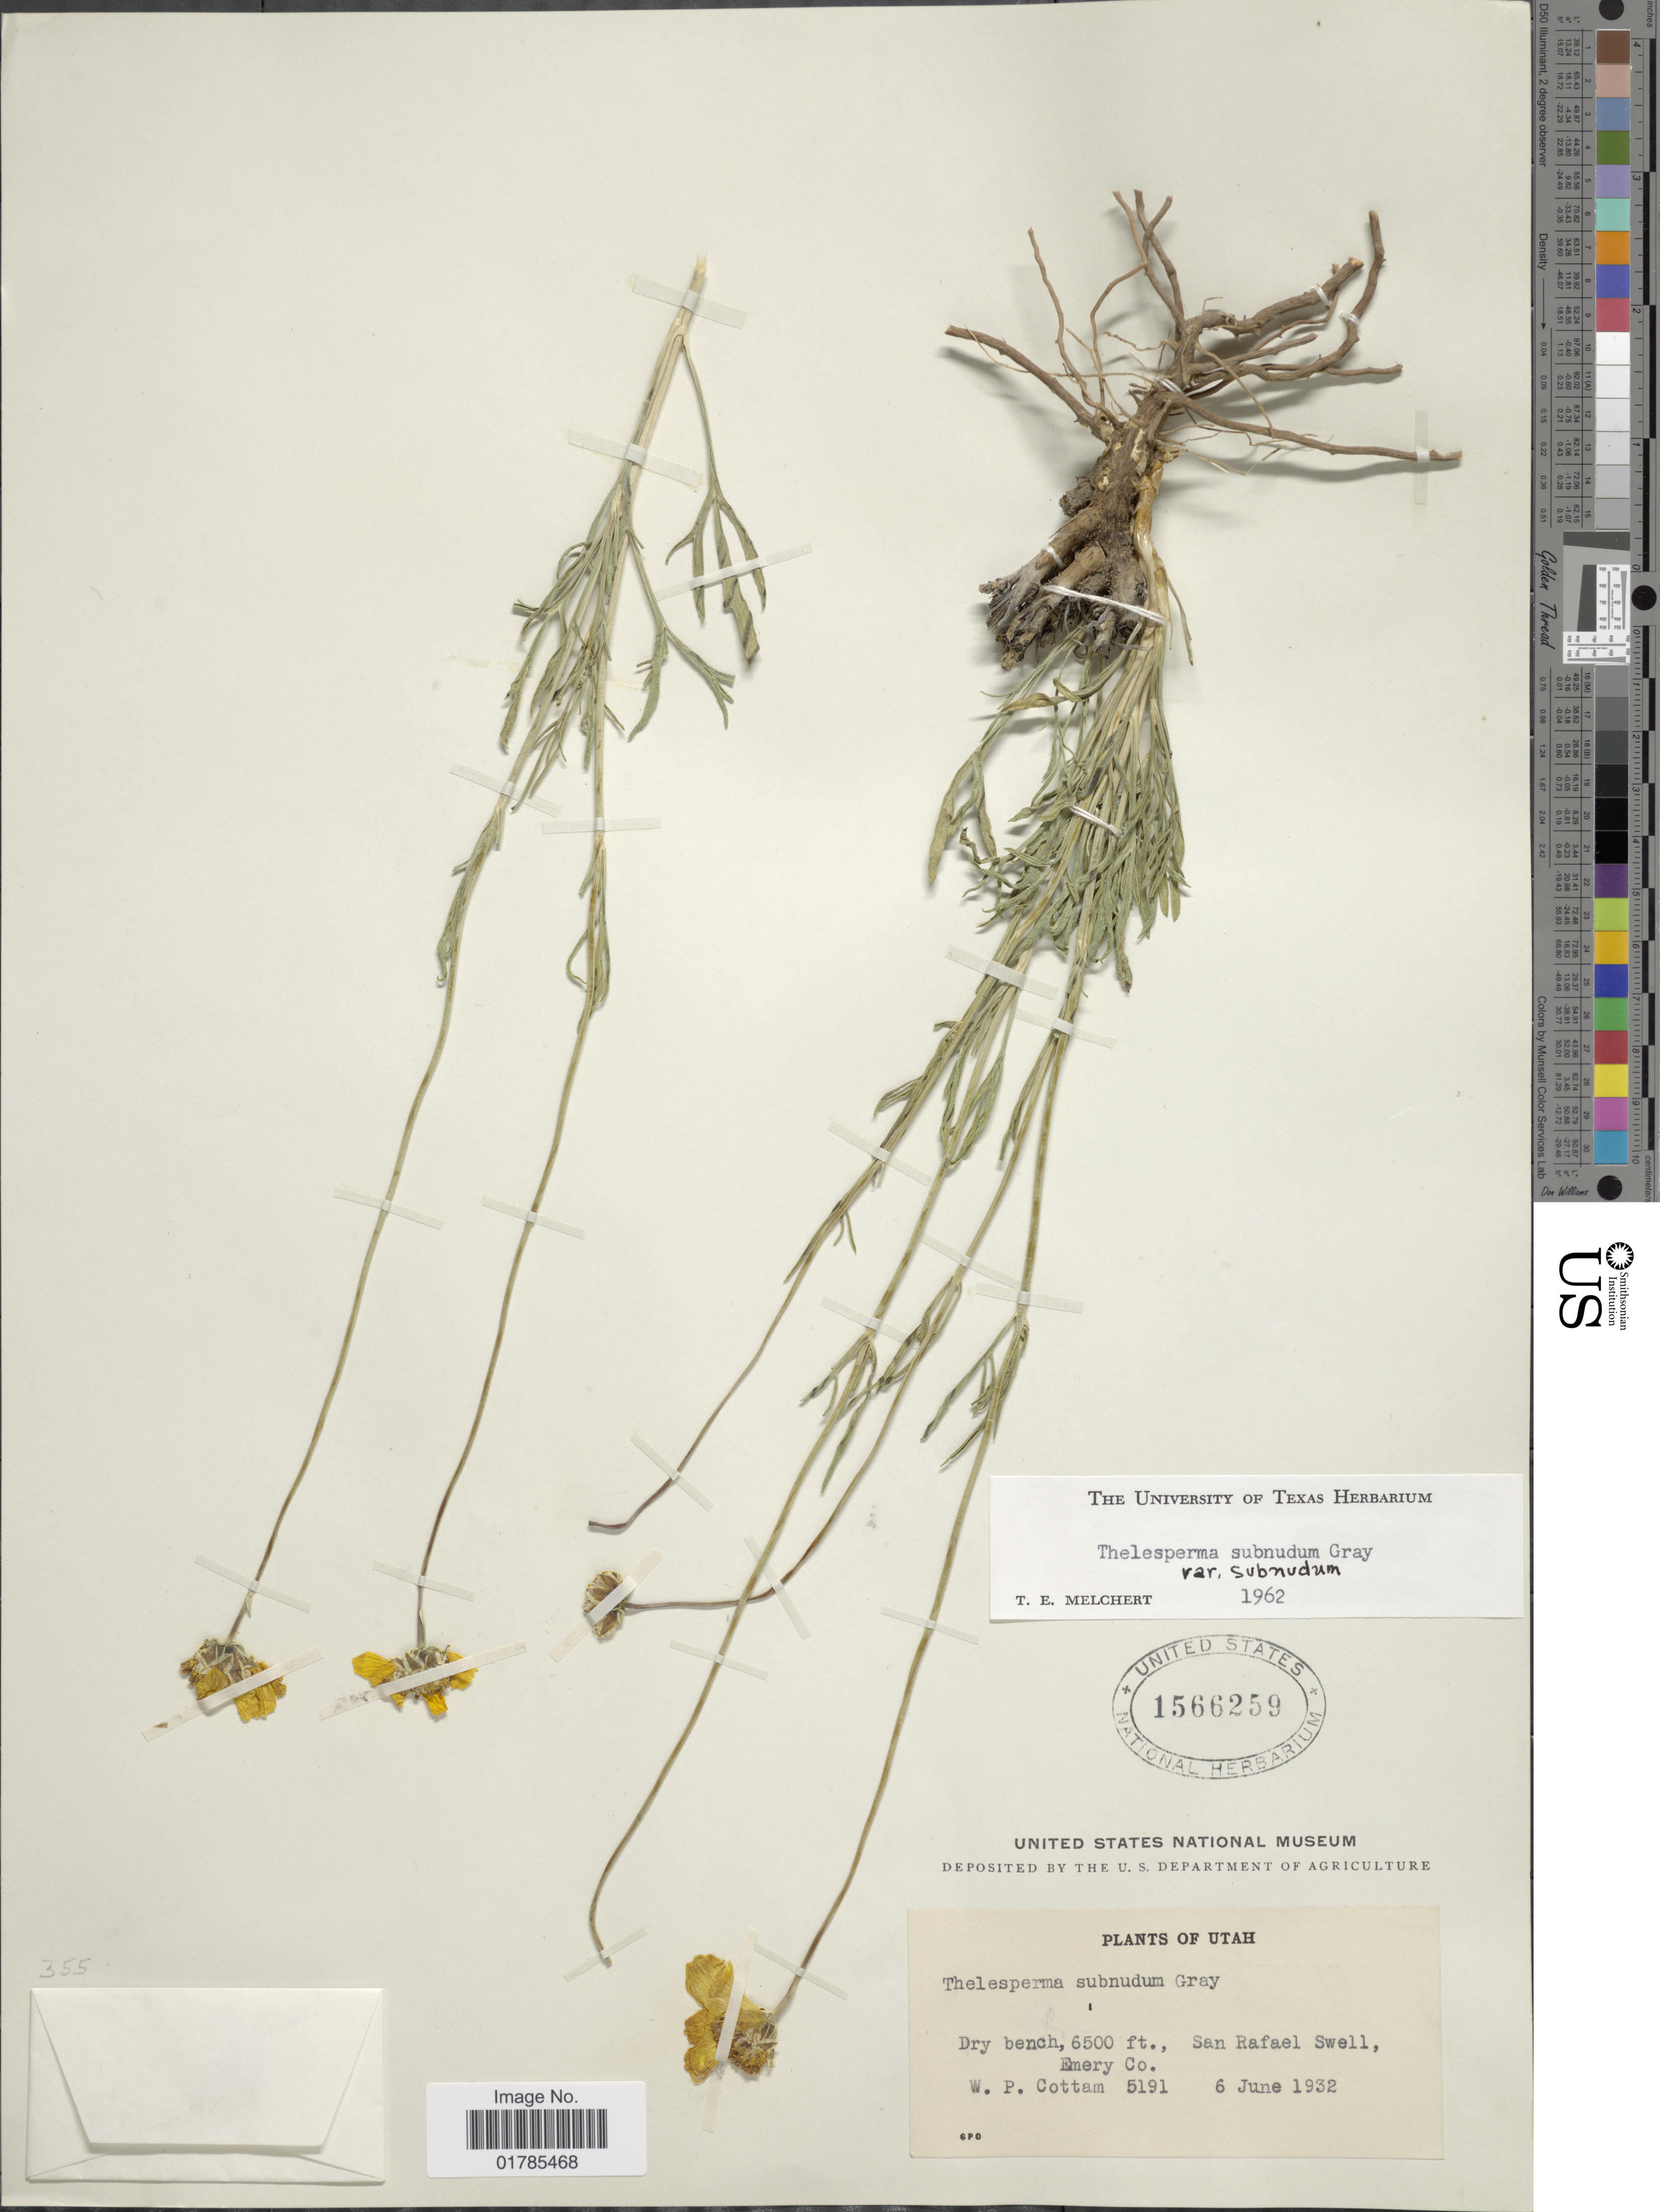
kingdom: Plantae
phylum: Tracheophyta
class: Magnoliopsida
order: Asterales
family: Asteraceae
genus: Thelesperma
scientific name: Thelesperma subnudum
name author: A. Gray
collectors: W. Cottam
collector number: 5191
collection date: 1932-06-06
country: United States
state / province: Utah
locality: San Rafael Swell, Emey Co.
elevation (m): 1981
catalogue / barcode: US 1566259